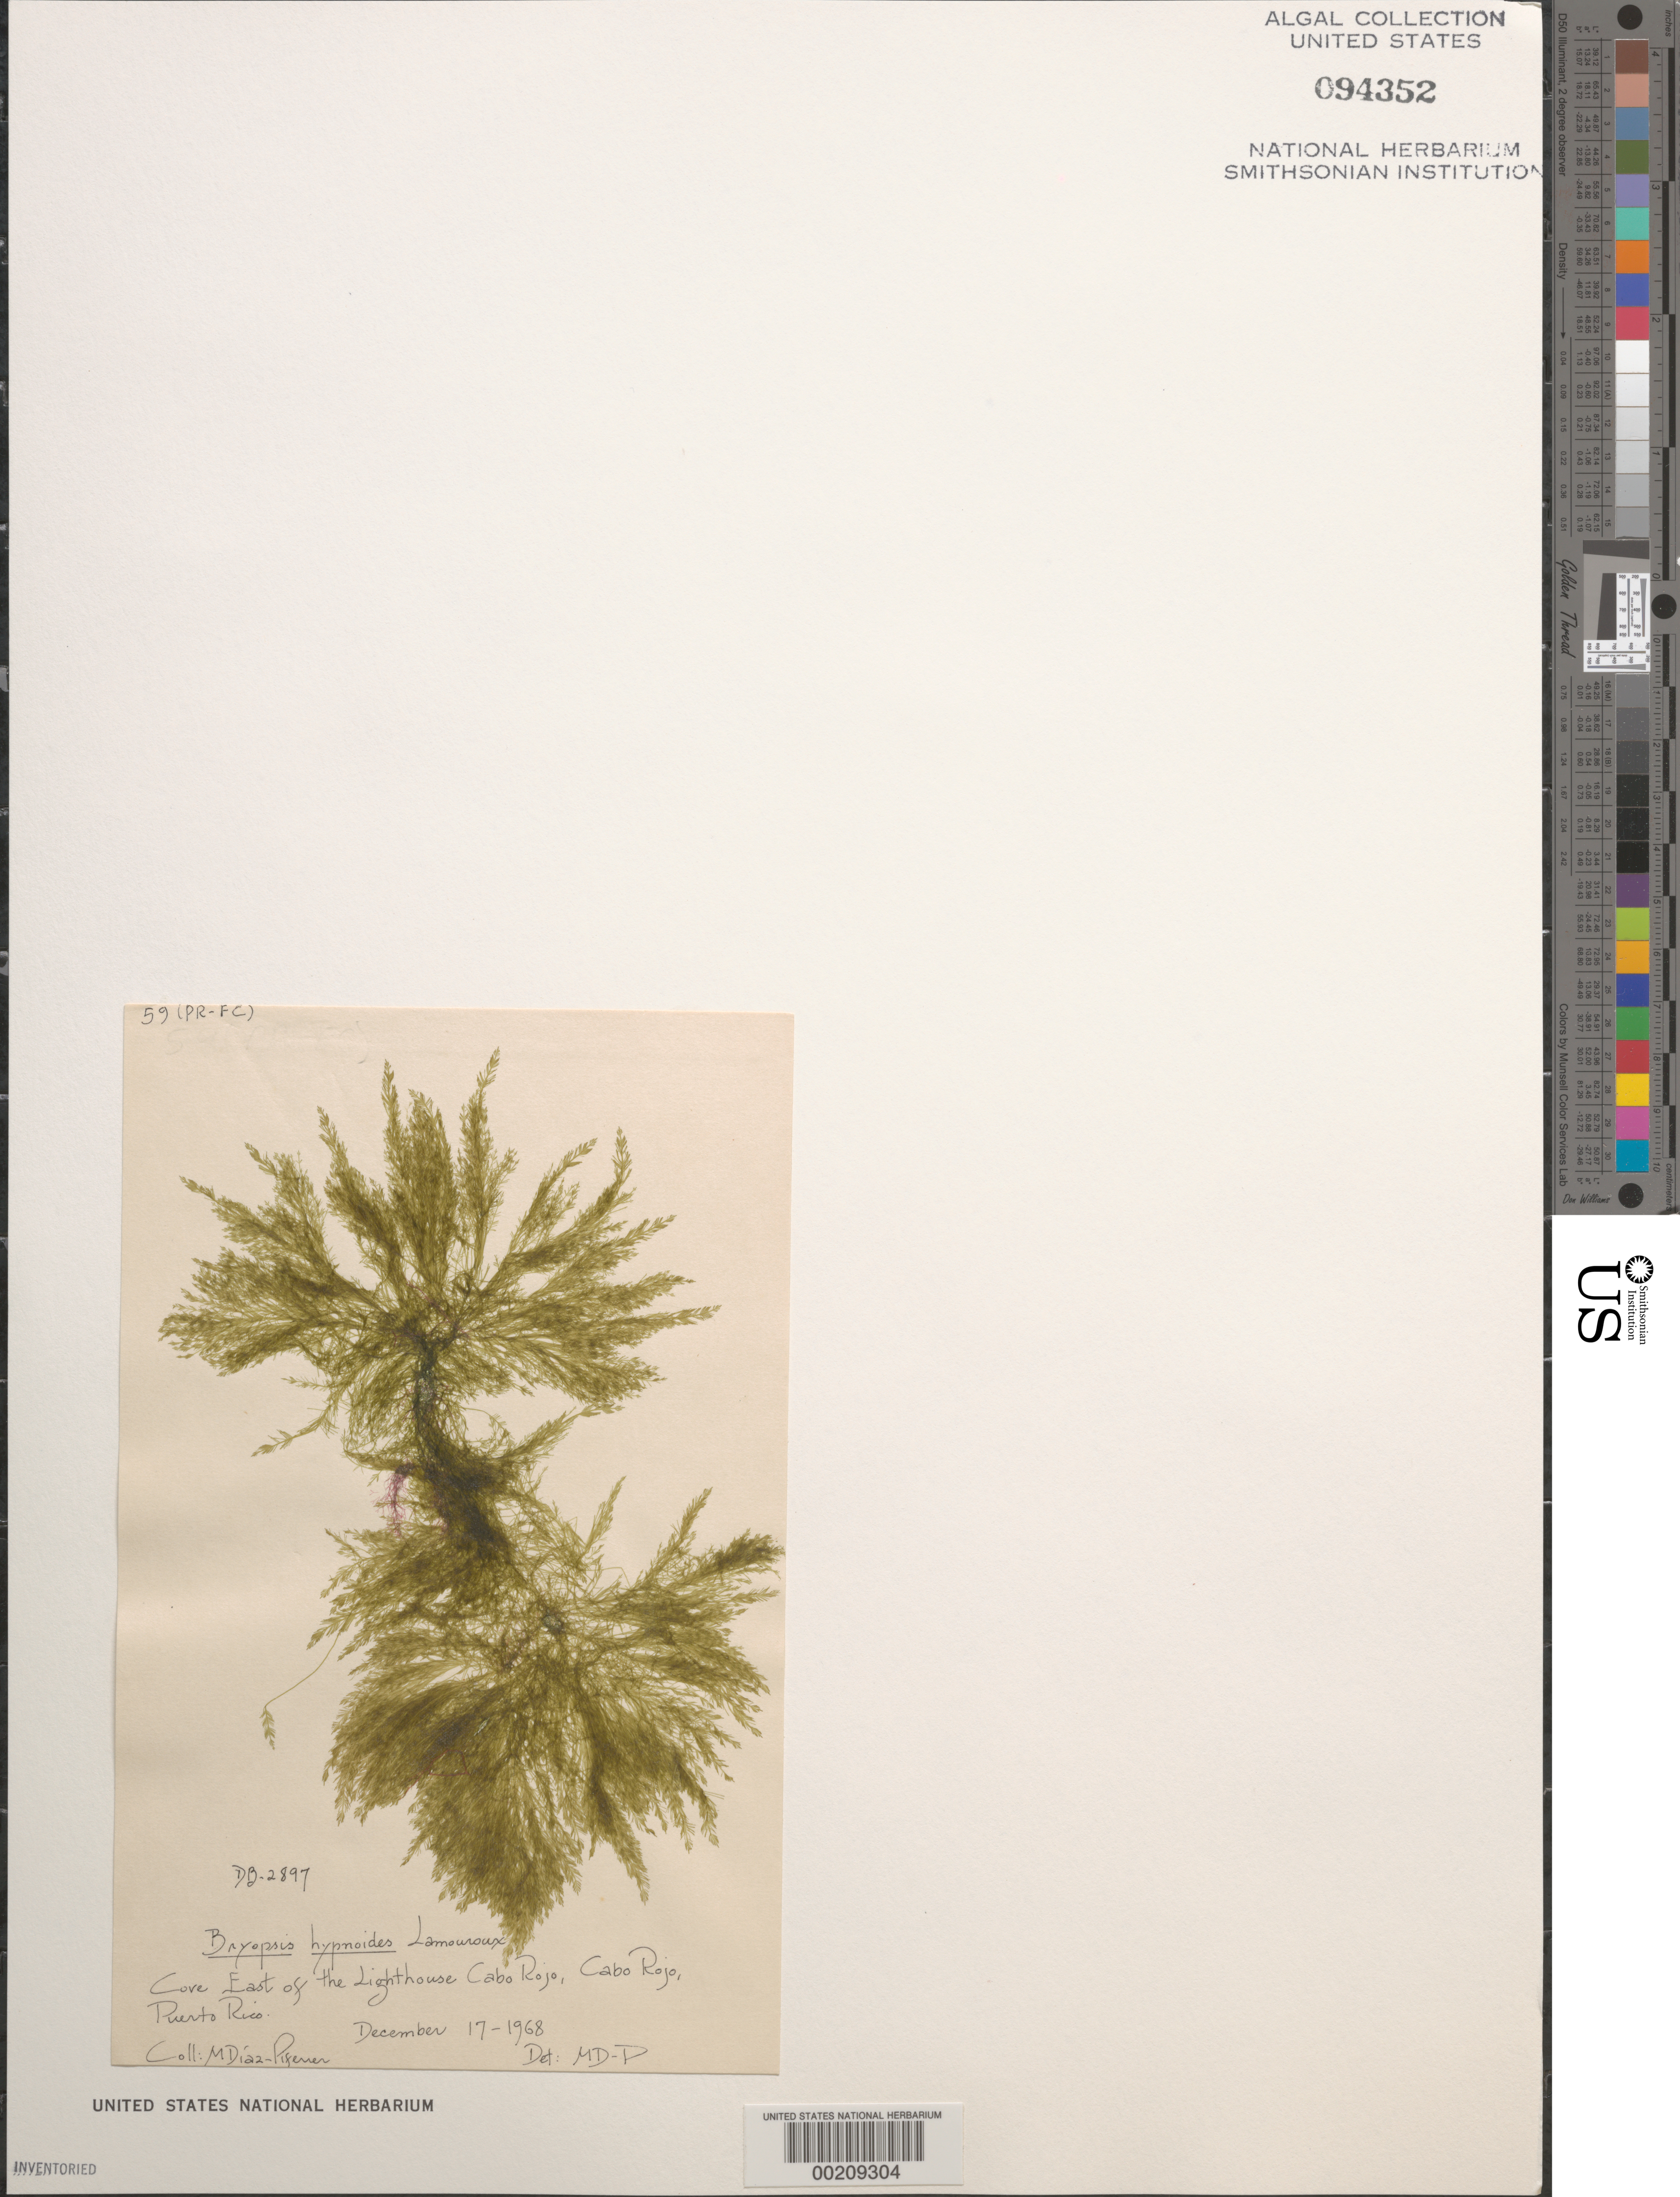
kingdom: Plantae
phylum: Chlorophyta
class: Ulvophyceae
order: Bryopsidales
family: Bryopsidaceae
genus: Bryopsis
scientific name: Bryopsis hypnoides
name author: J.V.Lamouroux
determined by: Diaz-Piferrer, M.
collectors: M. Diaz-Piferrer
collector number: Db-2897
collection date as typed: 17 Dec 1968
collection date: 1968-12-17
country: Puerto Rico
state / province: Cabo Rojo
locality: East of Cabo Rojo Lighthouse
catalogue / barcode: US 94352